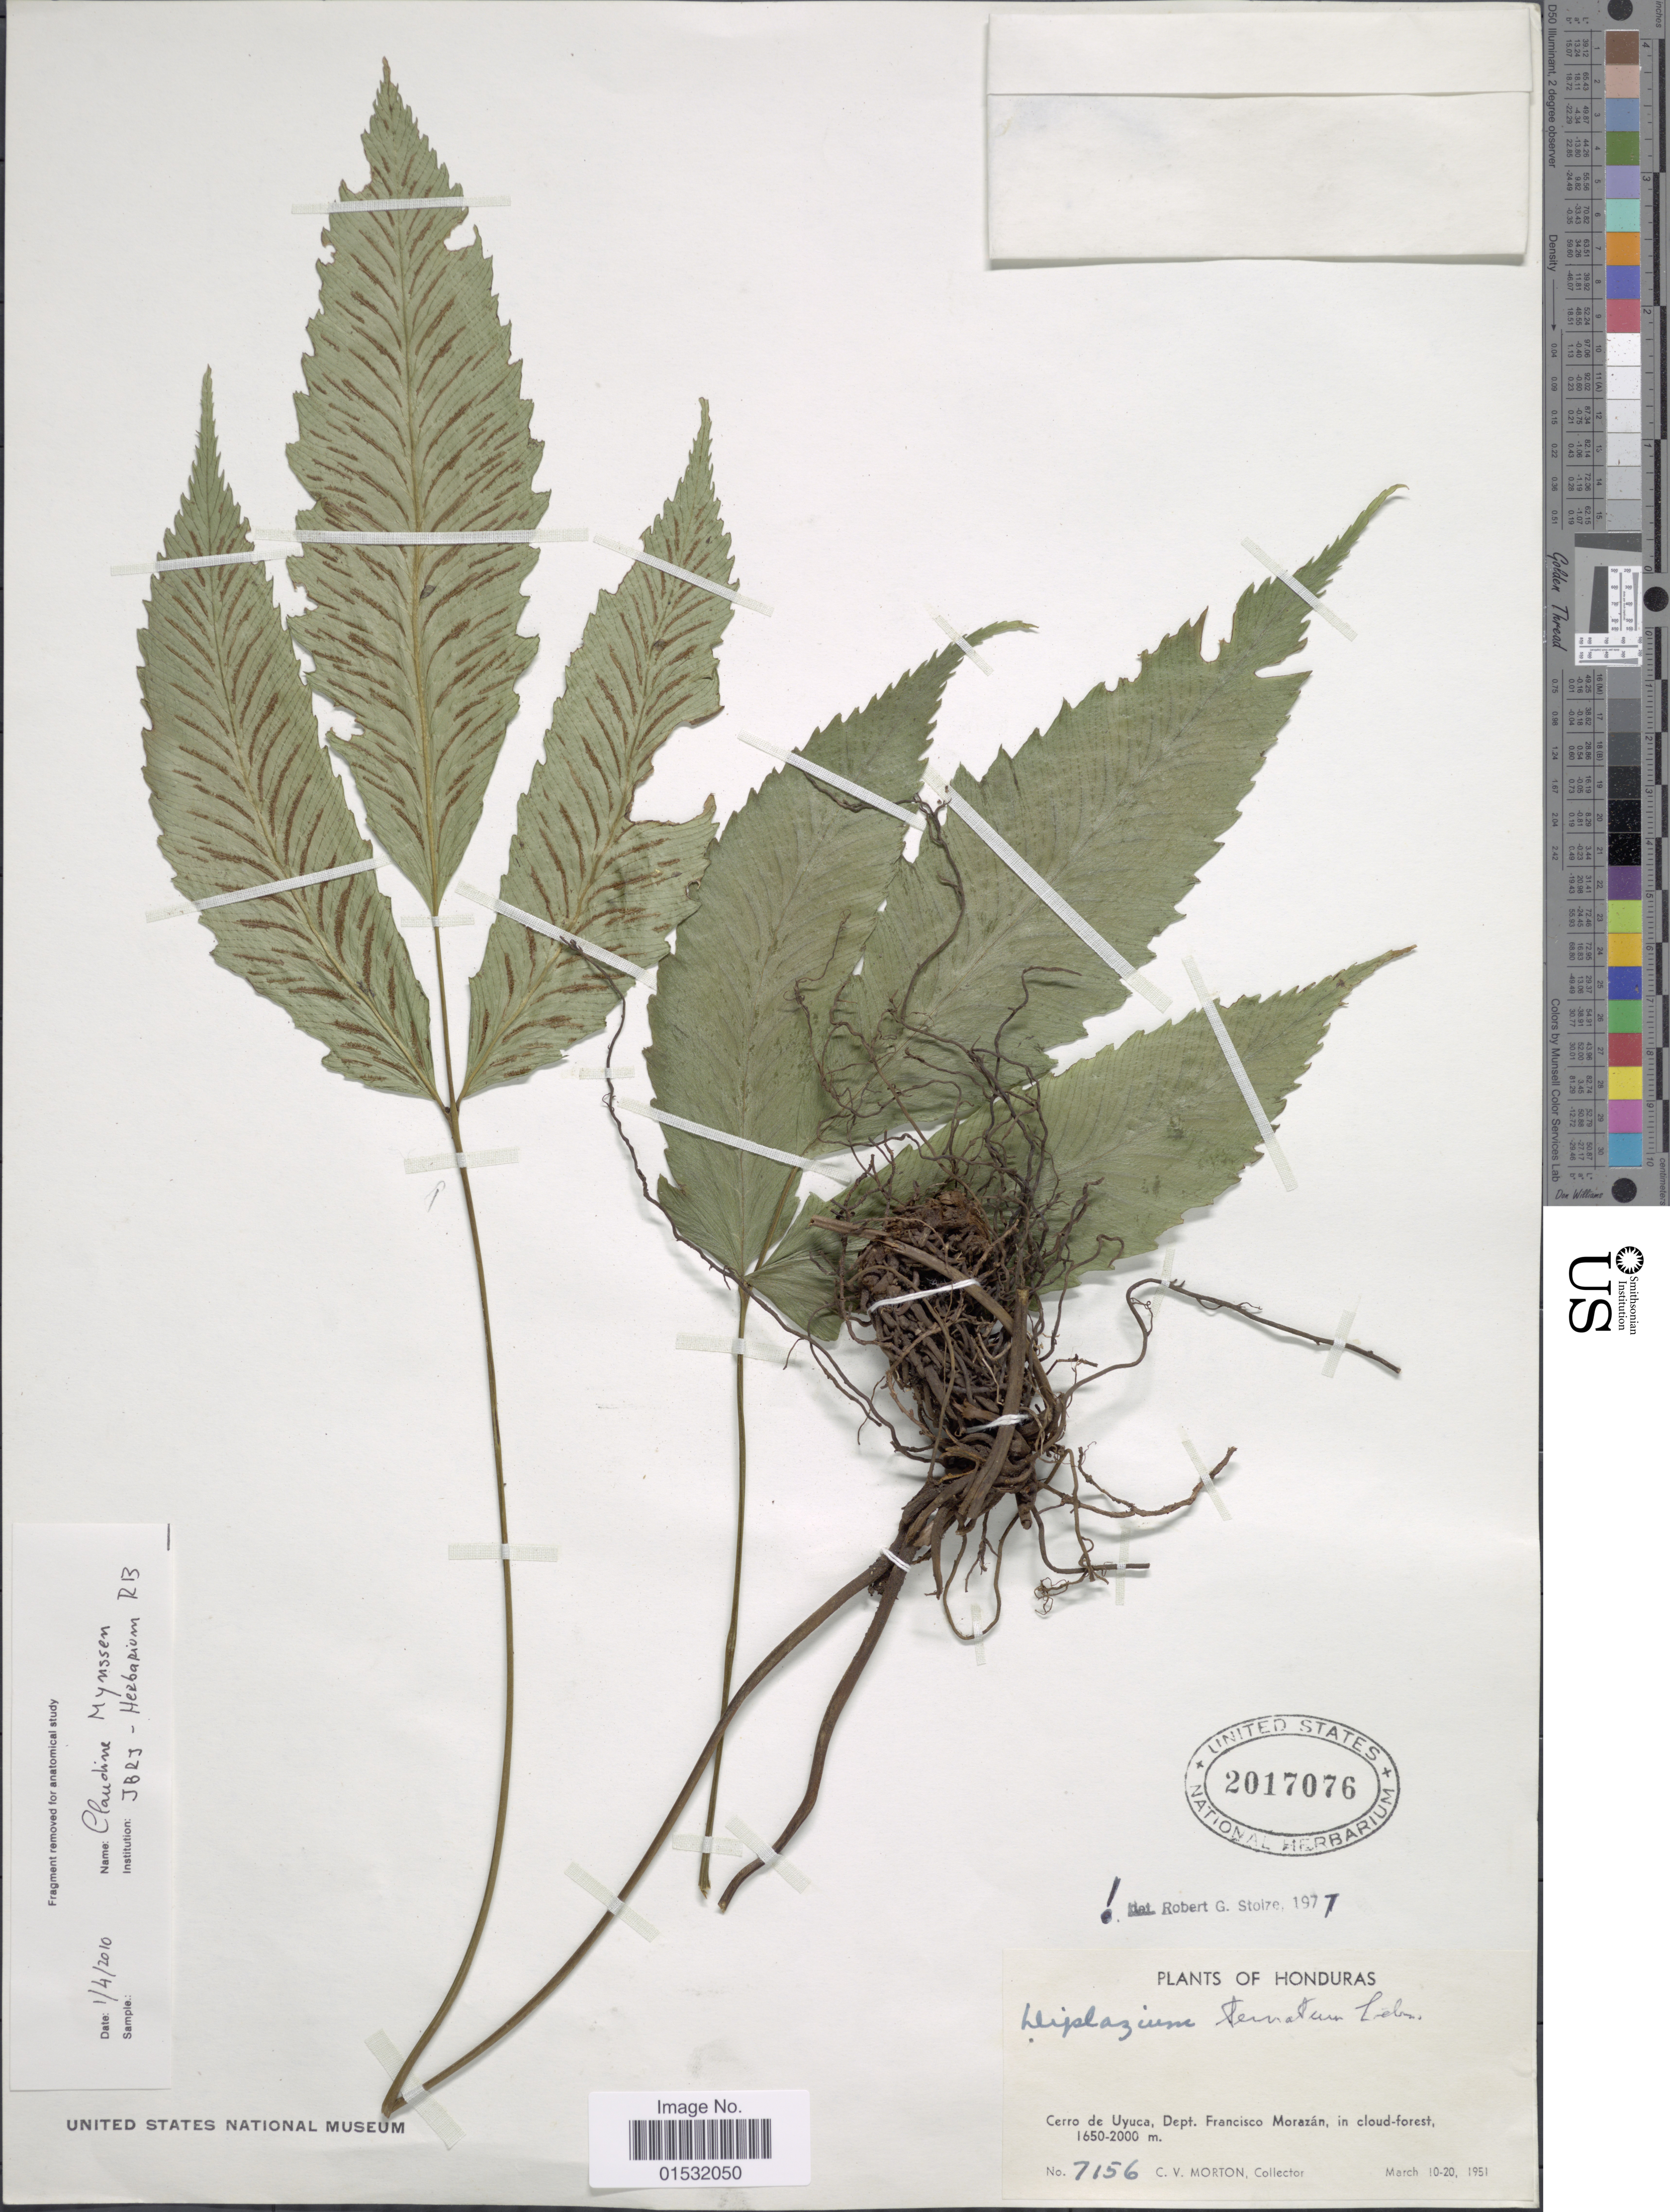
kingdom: Plantae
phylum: Tracheophyta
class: Polypodiopsida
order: Polypodiales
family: Athyriaceae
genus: Diplazium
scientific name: Diplazium ternatum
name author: Liebm.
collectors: C. V. Morton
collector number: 7156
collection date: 1951-03-10/1951-03-20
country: Honduras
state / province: Fco. Morazán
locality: Cerro de Uyaca, Dept. Francisco Morazán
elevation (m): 1650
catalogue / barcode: US 2017076